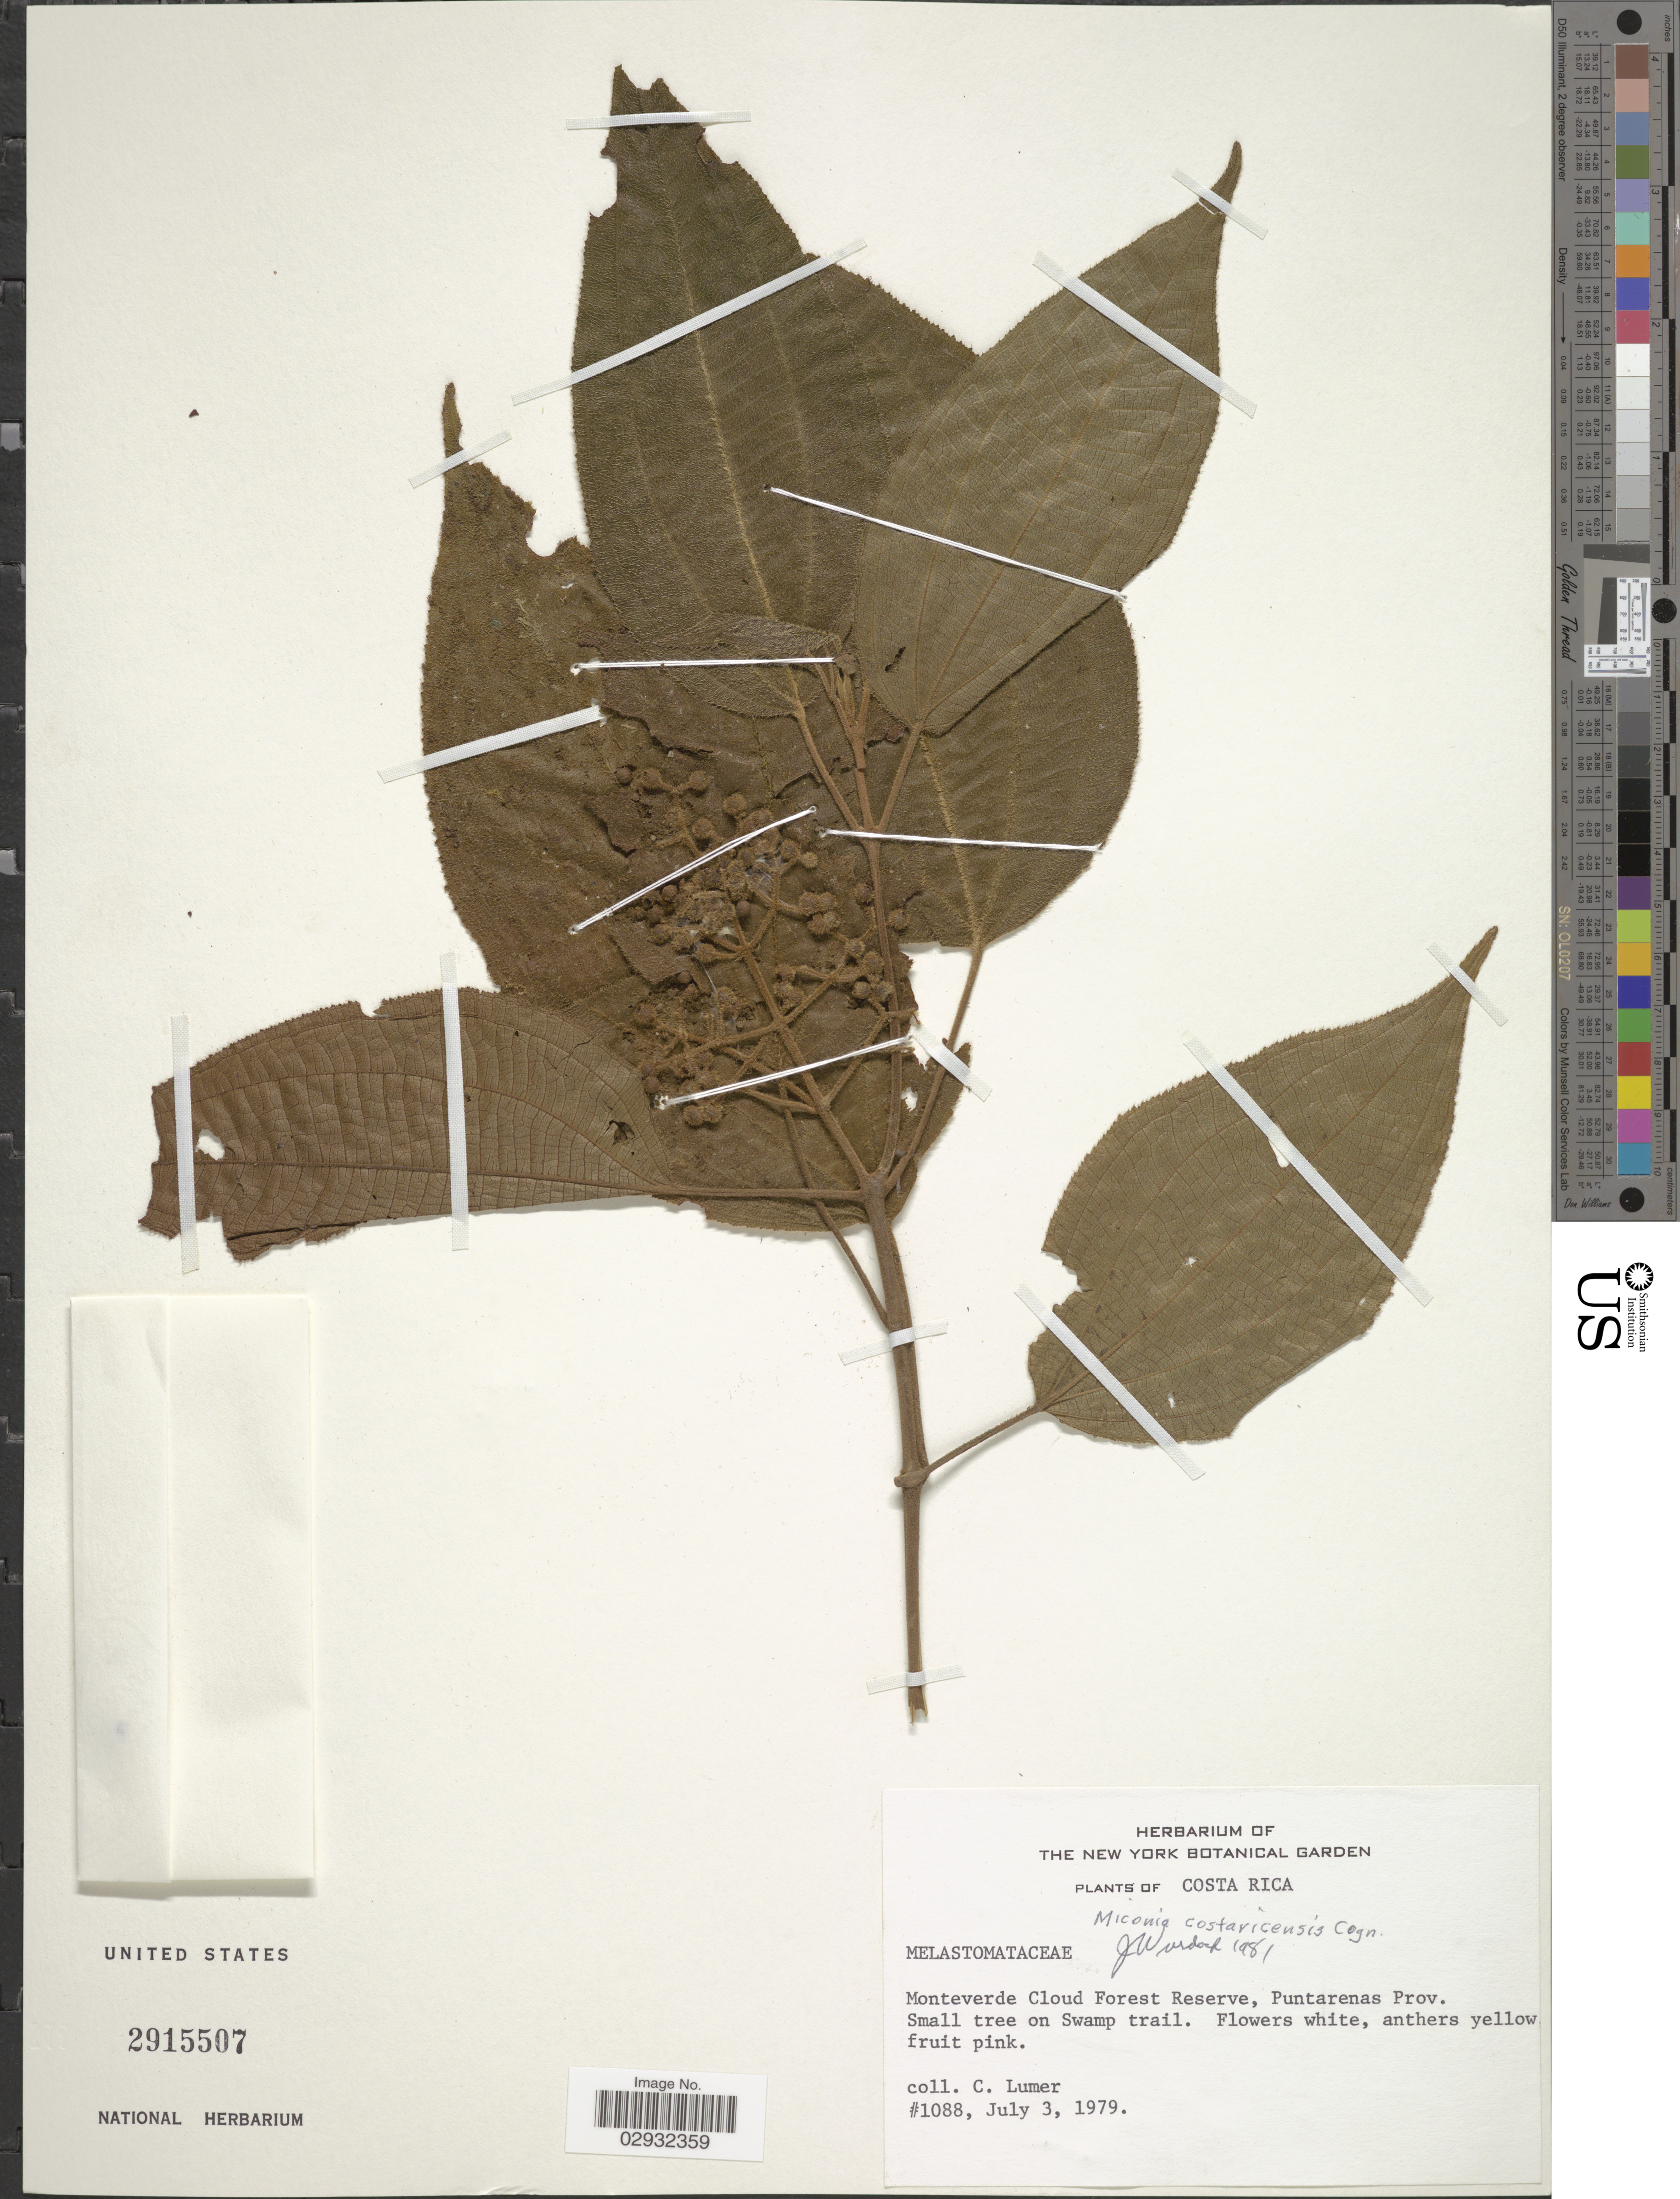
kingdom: Plantae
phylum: Tracheophyta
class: Magnoliopsida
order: Myrtales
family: Melastomataceae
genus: Miconia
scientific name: Miconia costaricensis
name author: Cogn.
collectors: C. Lumer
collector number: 1088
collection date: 1979-07-03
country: Costa Rica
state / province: Puntarenas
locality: Monteverde Cloud Forest Reserve.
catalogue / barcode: US 2915507